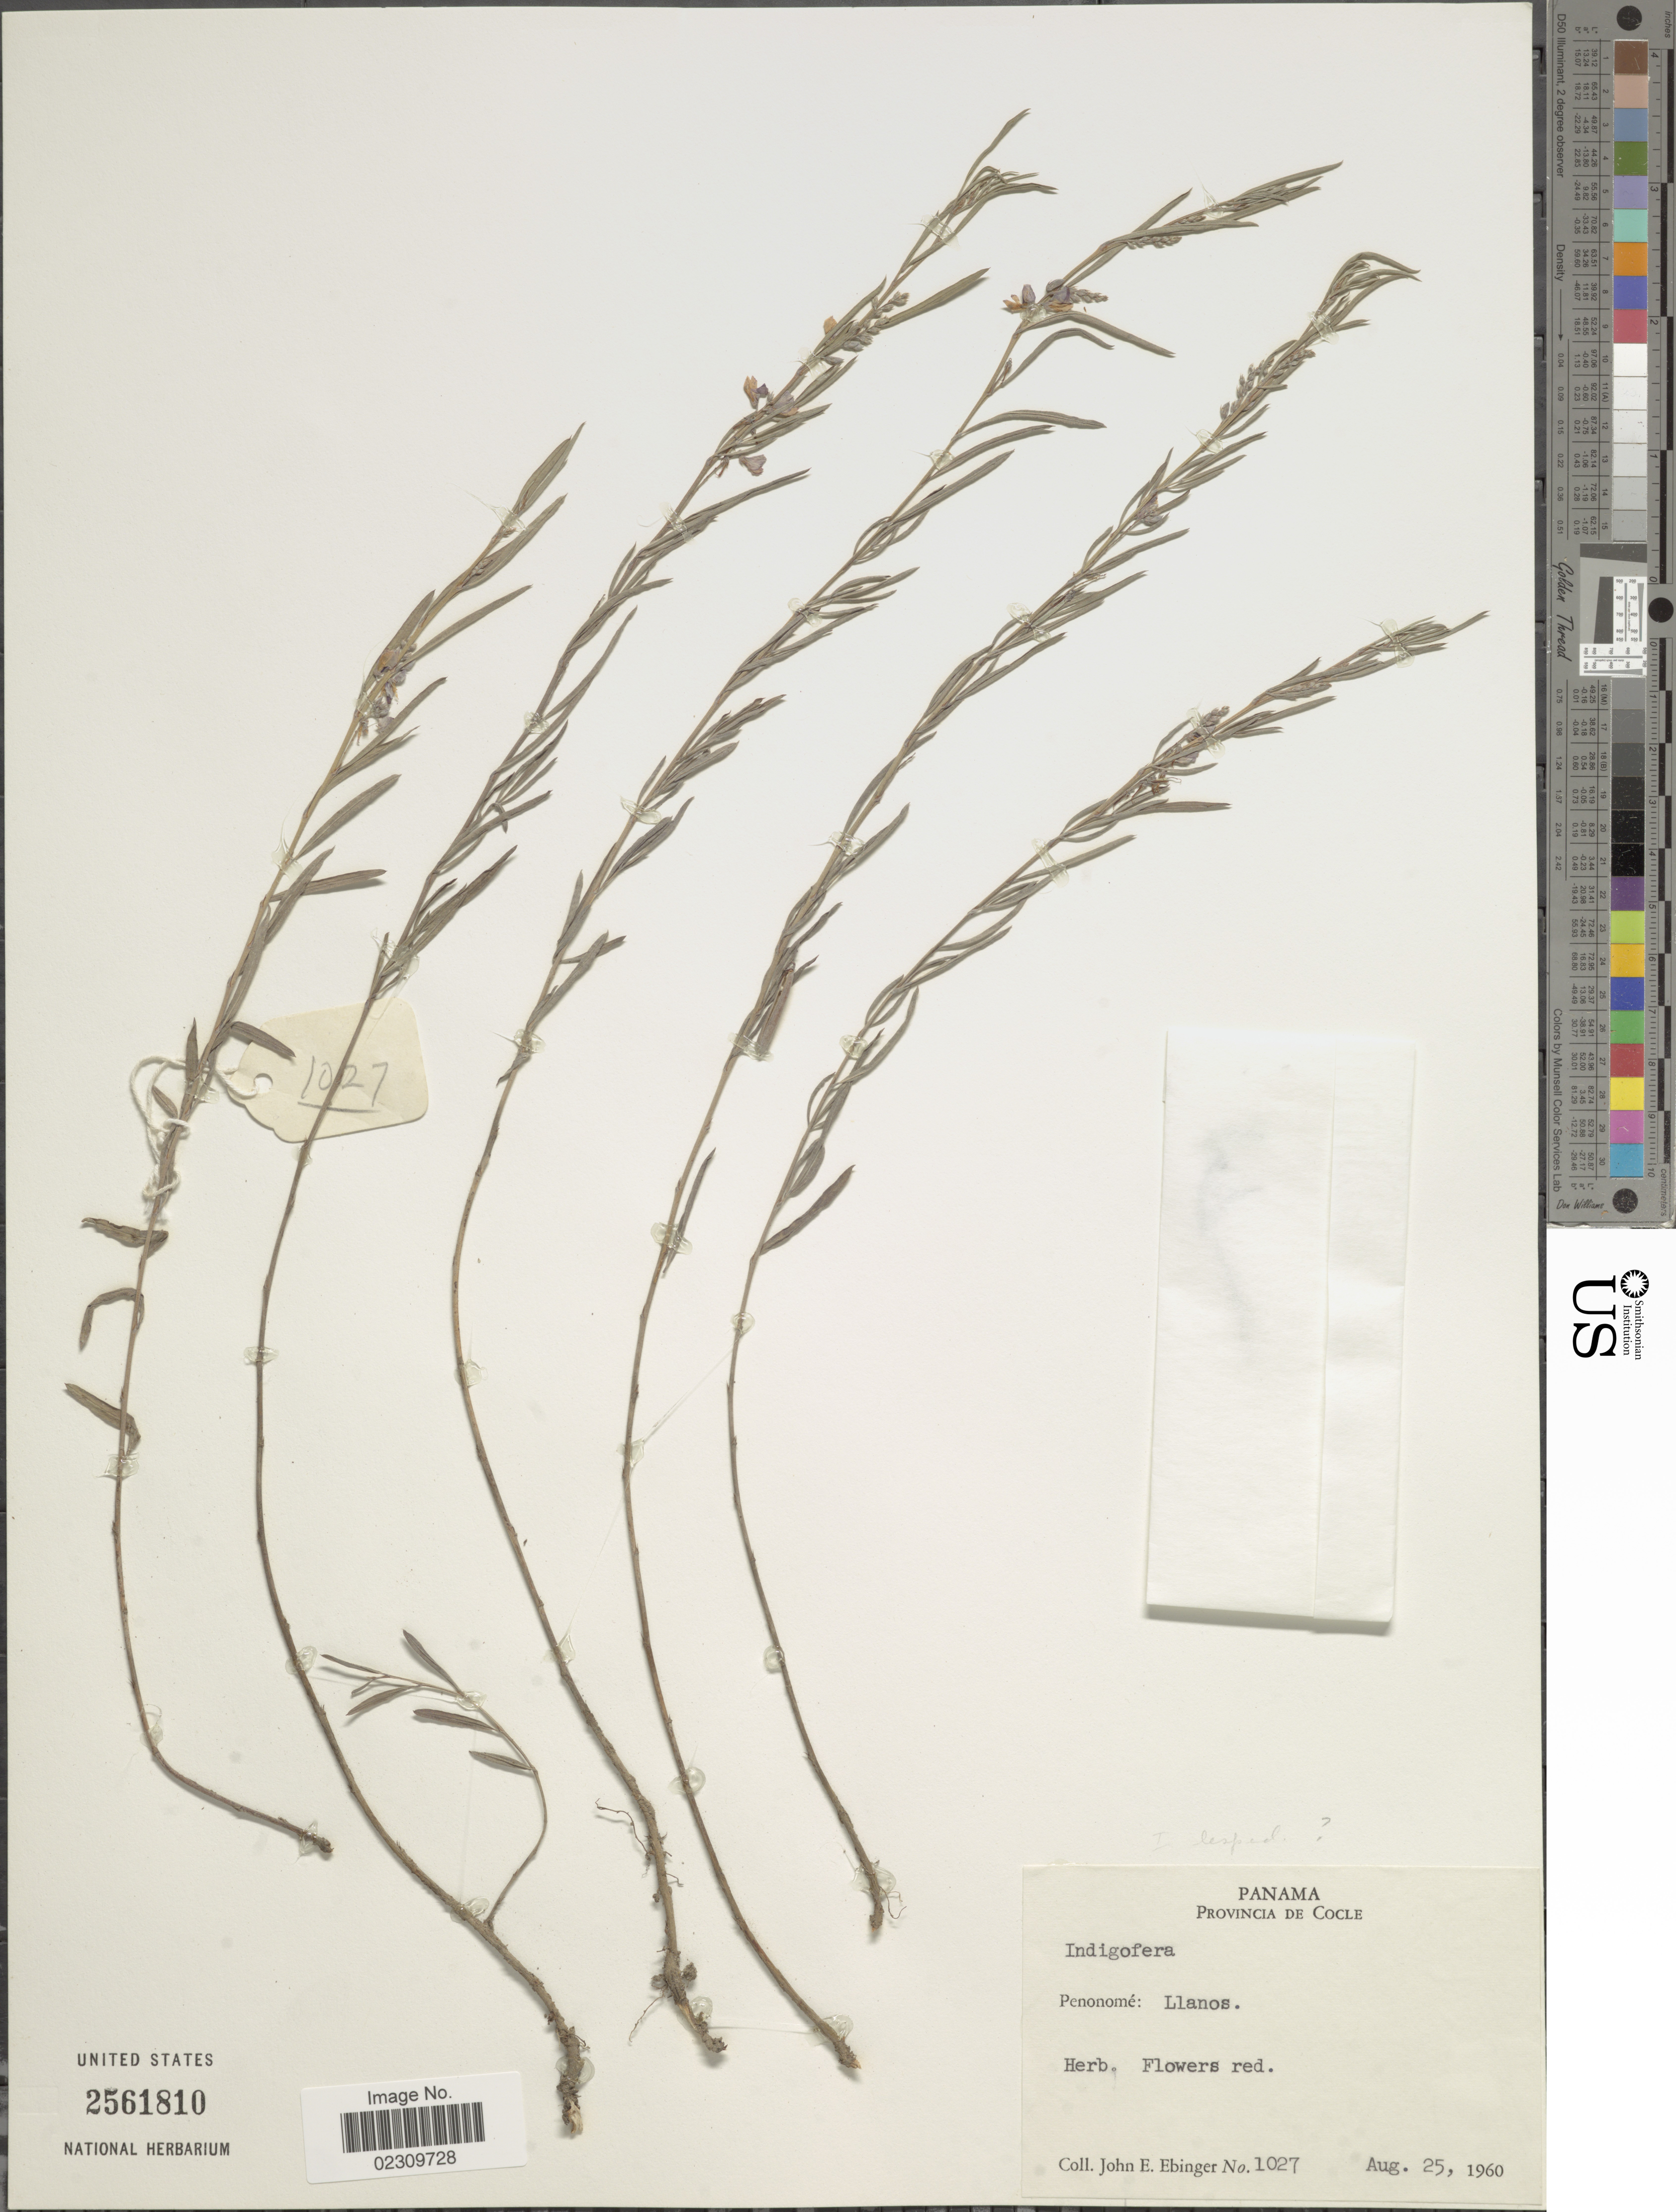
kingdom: Plantae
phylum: Tracheophyta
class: Magnoliopsida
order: Fabales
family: Fabaceae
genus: Indigofera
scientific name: Indigofera lespedezioides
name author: Kunth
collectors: J. Ebinger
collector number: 1027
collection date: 1960-08-25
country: Panama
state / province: Coclé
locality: Penonome: Llanos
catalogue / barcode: US 2561810